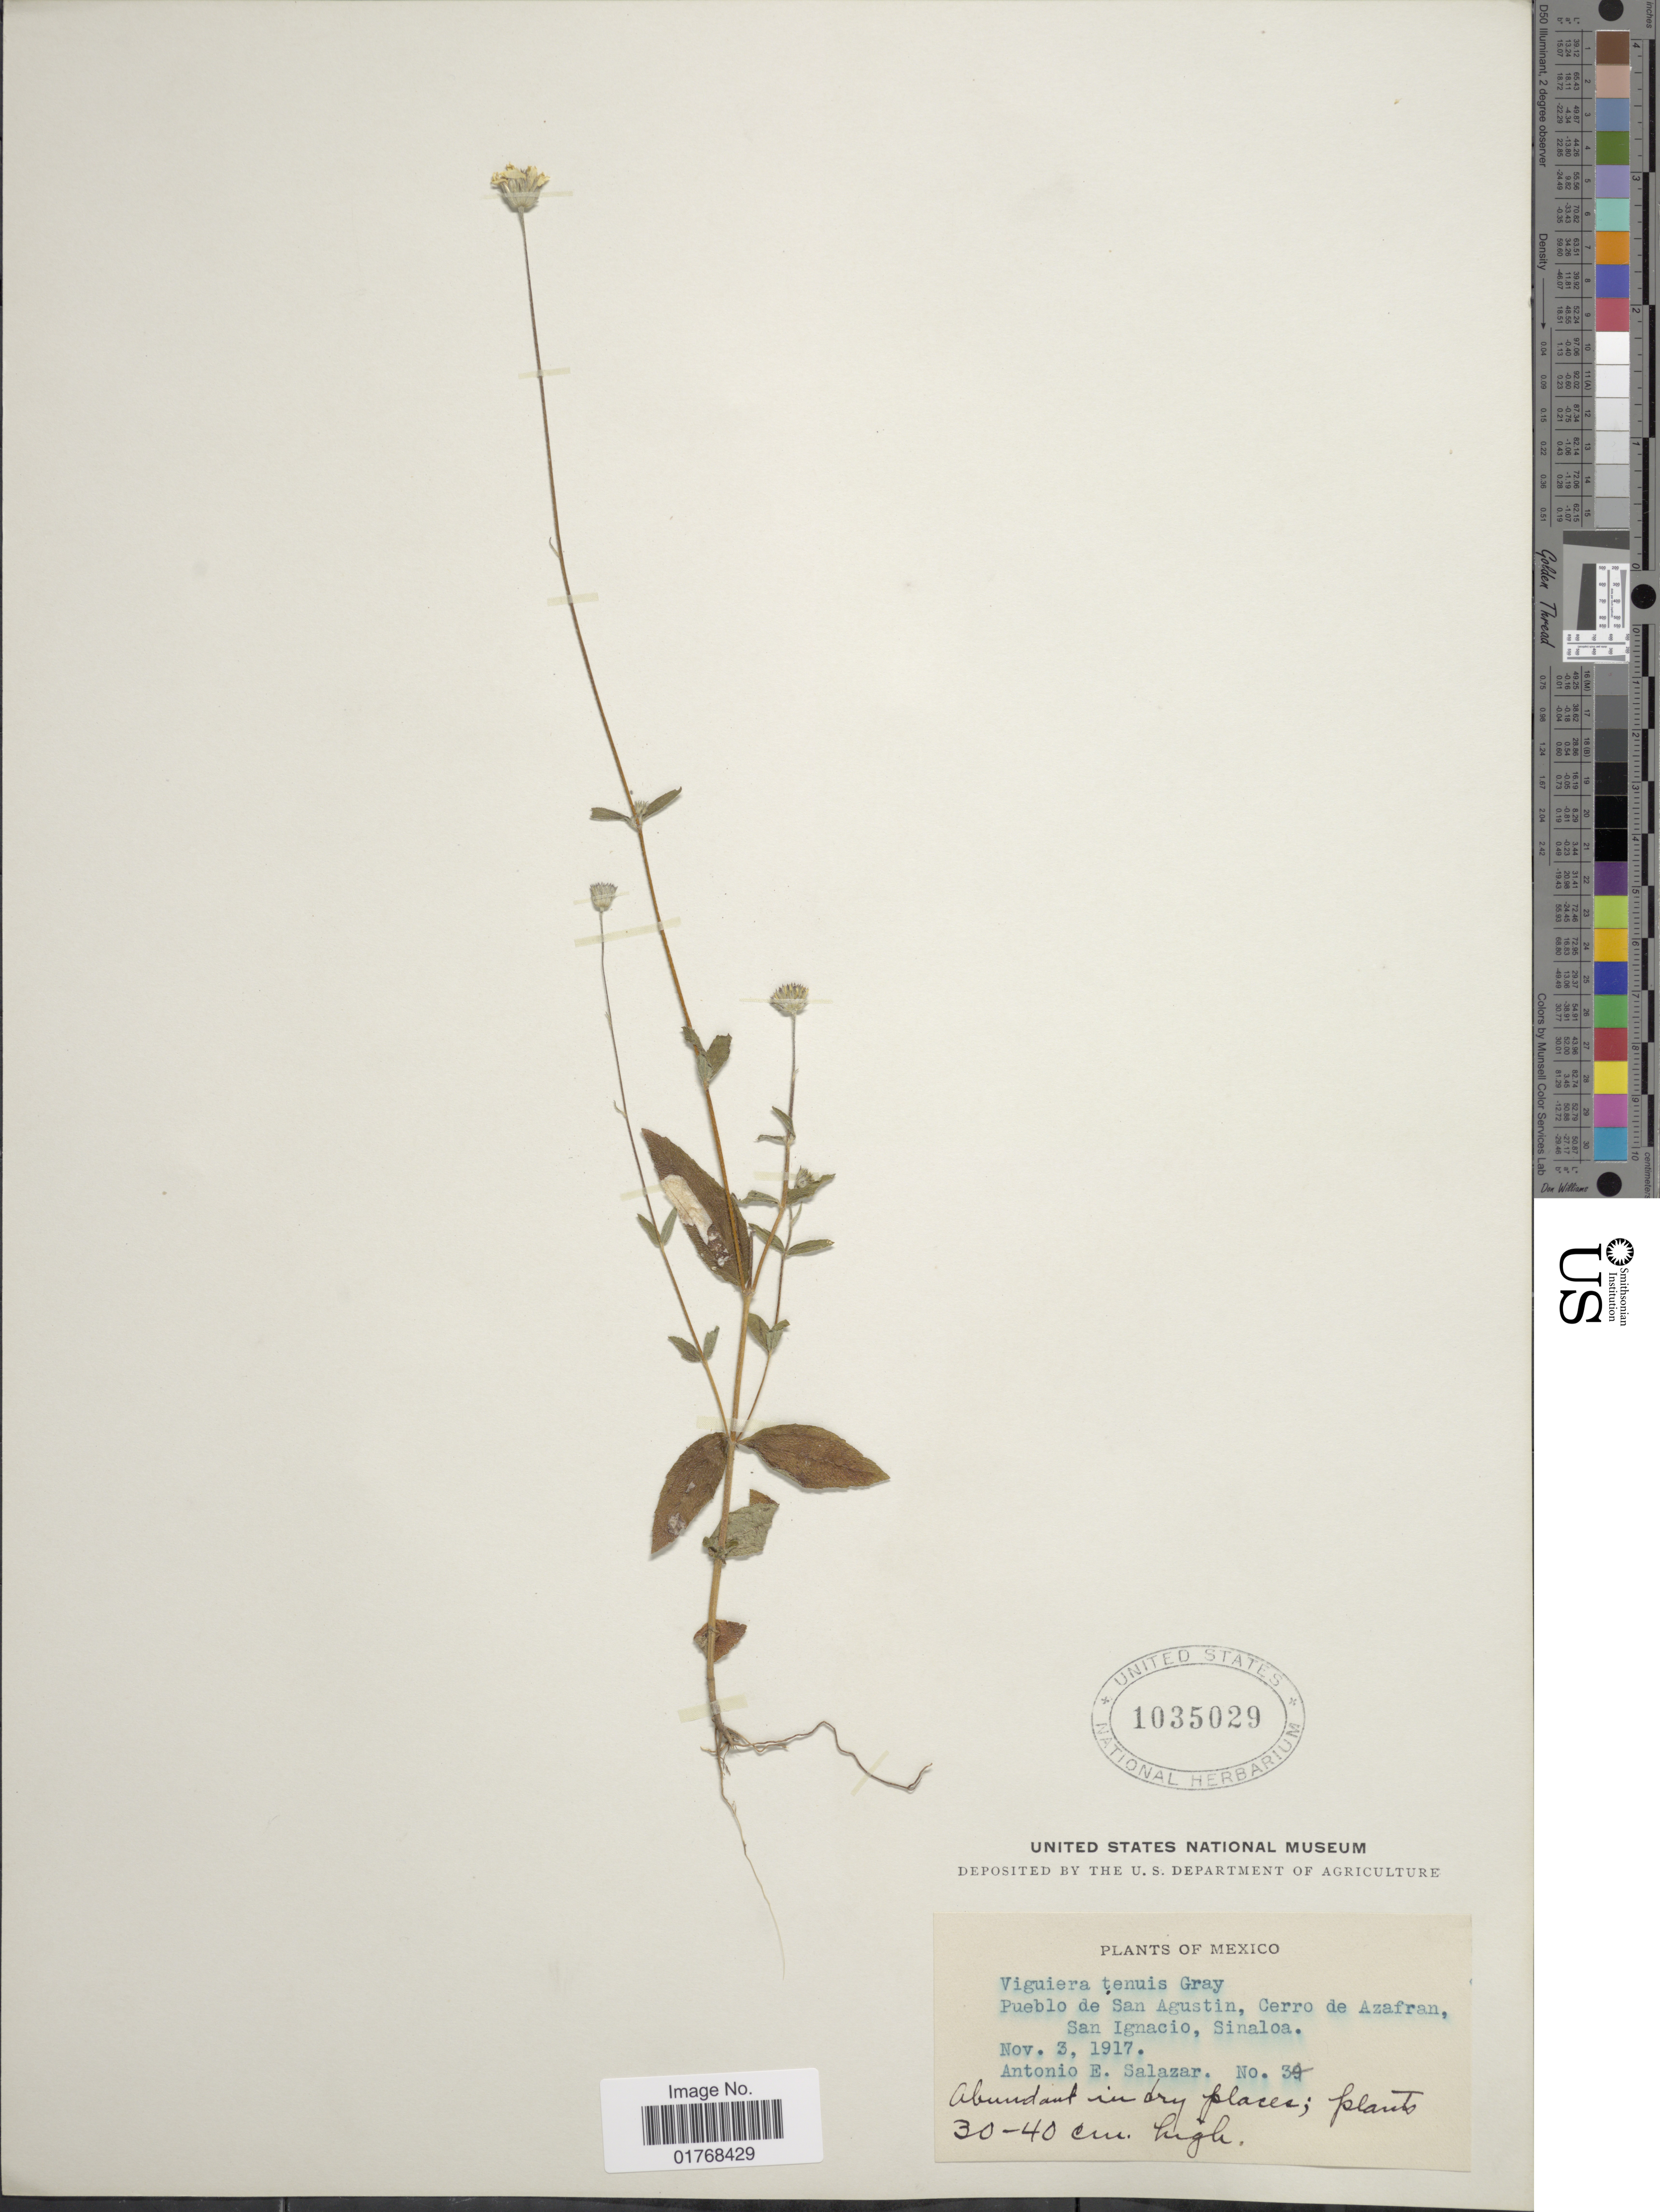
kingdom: Plantae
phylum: Tracheophyta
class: Magnoliopsida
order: Asterales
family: Asteraceae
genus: Viguiera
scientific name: Viguiera tenuis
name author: A. Gray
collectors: A. E. Salazar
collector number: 34*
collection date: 1917-11-03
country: Mexico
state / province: Sinaloa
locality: Mexico. Pueblo de San Agustin, Cerro de Azafran, San Ignacio, Sinaloa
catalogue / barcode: US 1035029